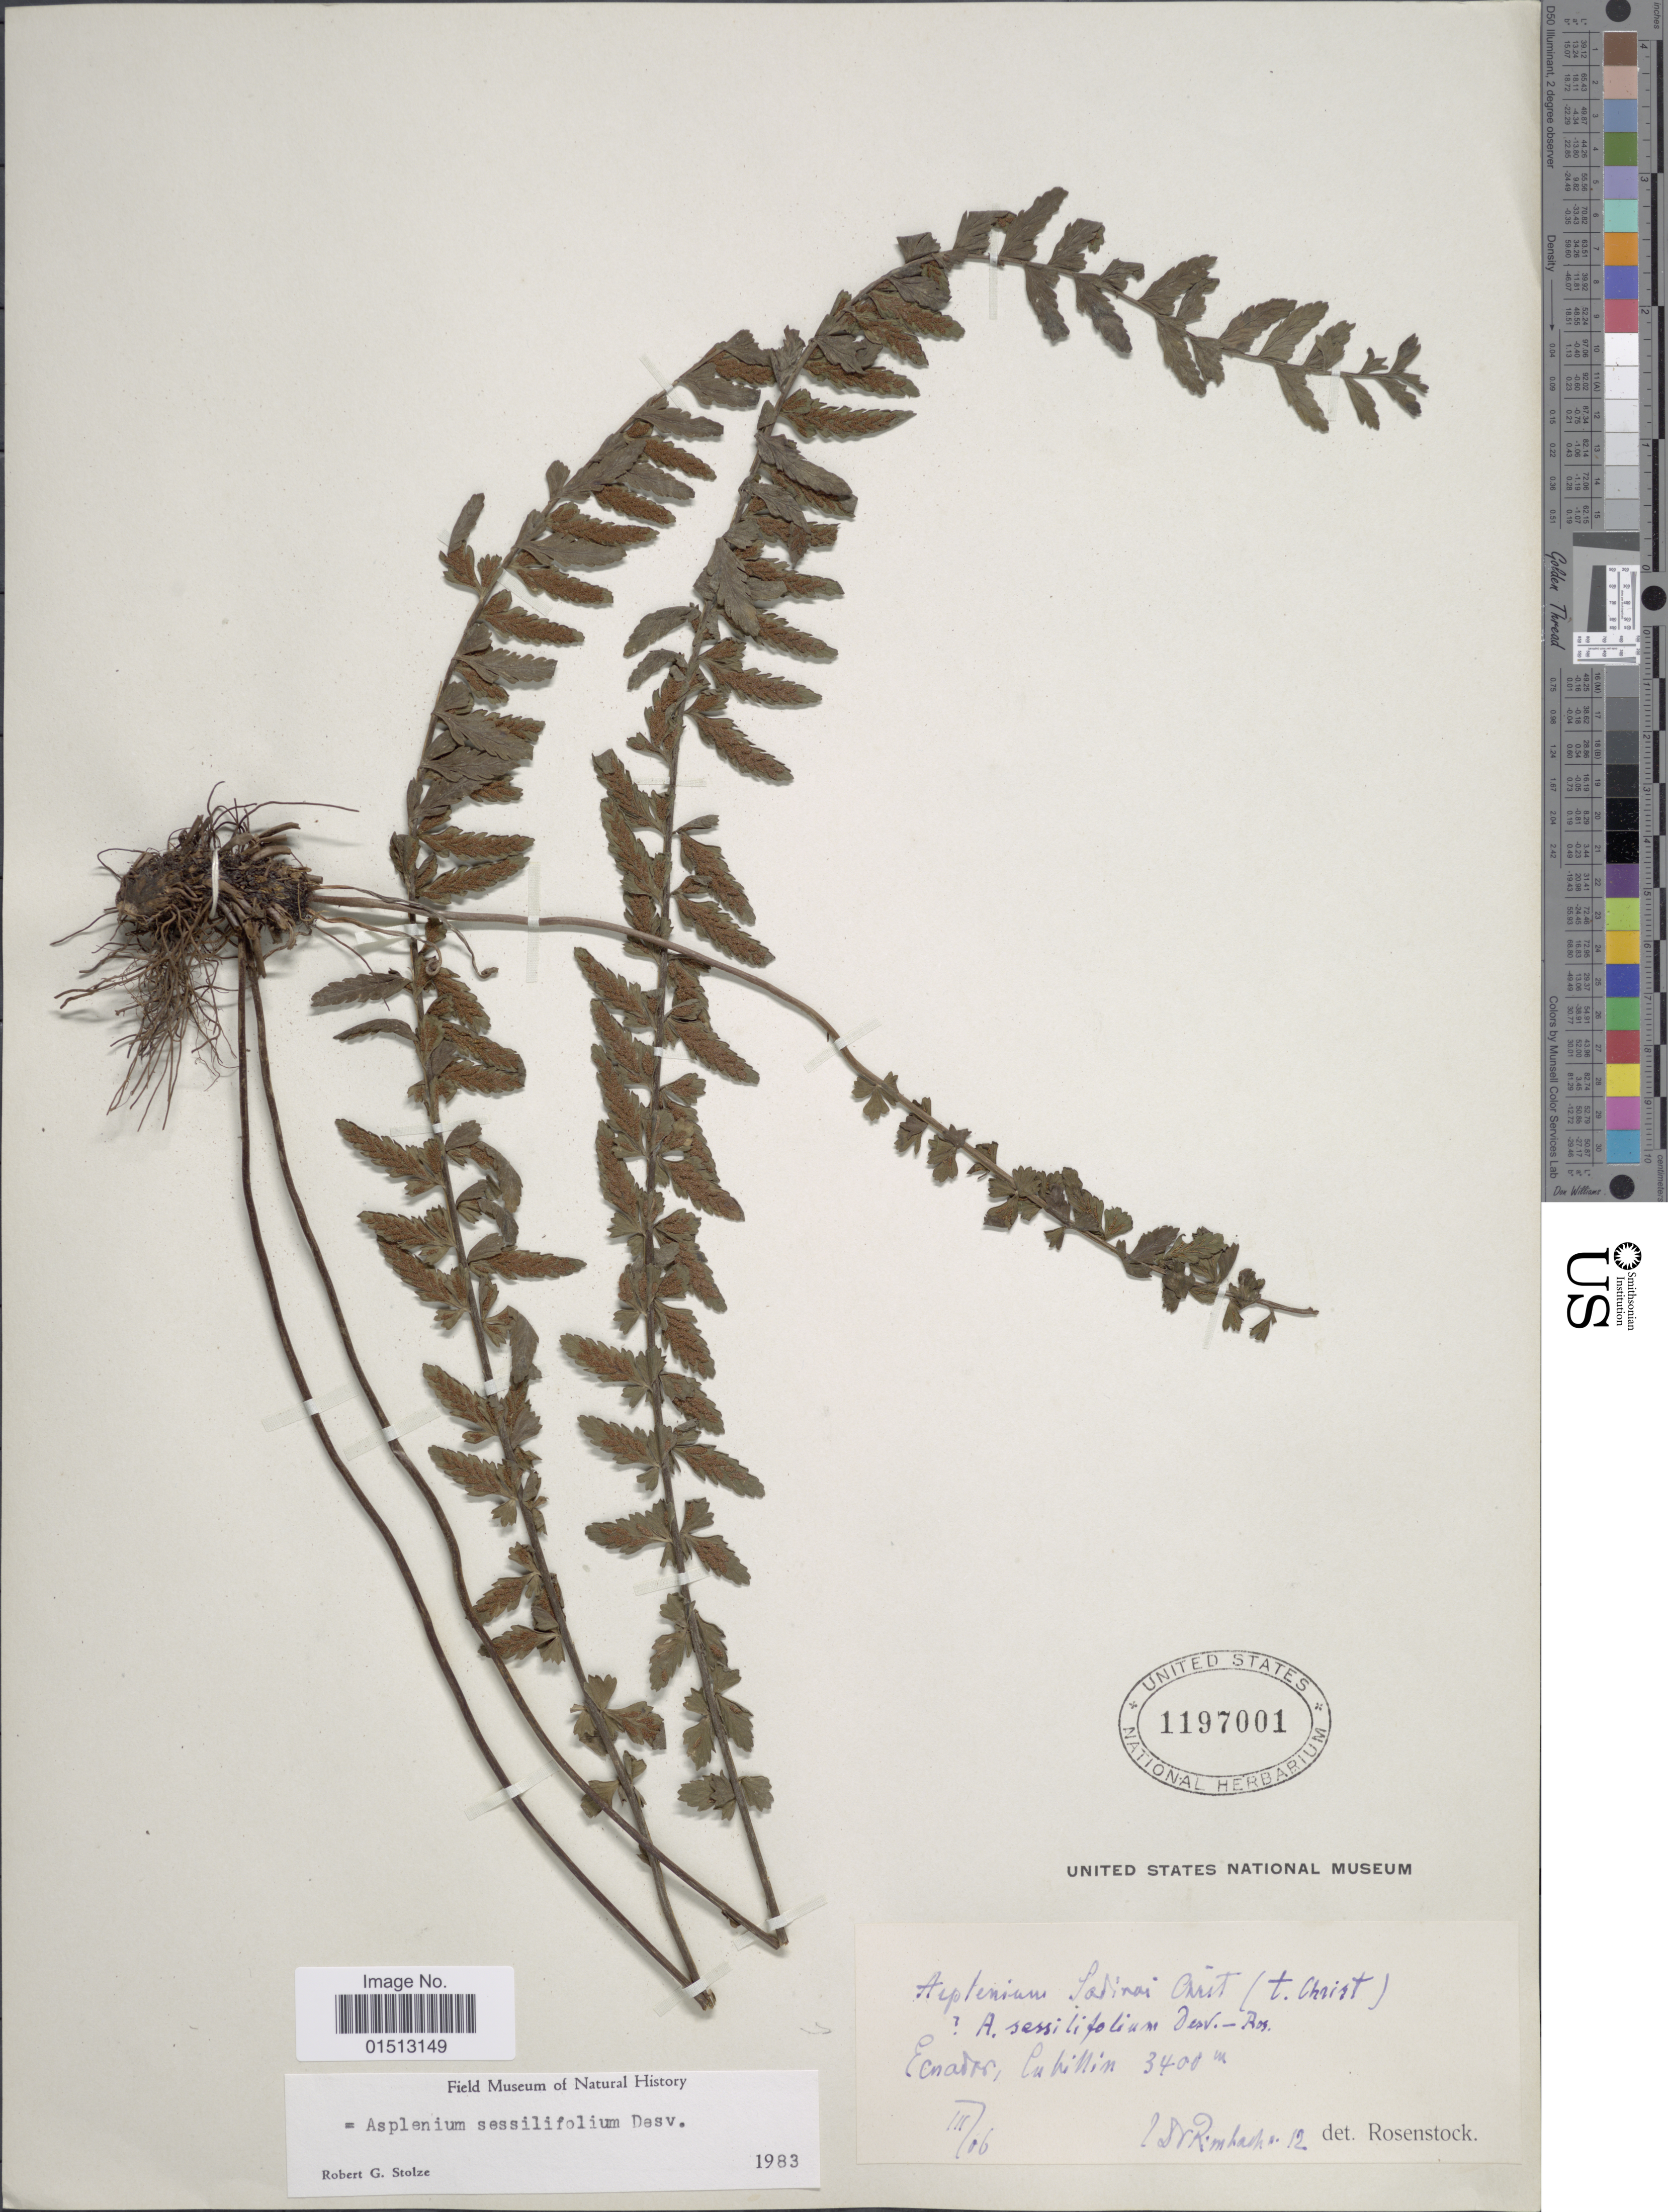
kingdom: Plantae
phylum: Tracheophyta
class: Polypodiopsida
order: Polypodiales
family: Aspleniaceae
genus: Asplenium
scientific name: Asplenium sessilifolium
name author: Desv.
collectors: Rimbach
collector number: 12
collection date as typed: Transcribed d/m/y: /3/6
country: Ecuador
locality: Cubillin.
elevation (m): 3400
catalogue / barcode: US 1197001